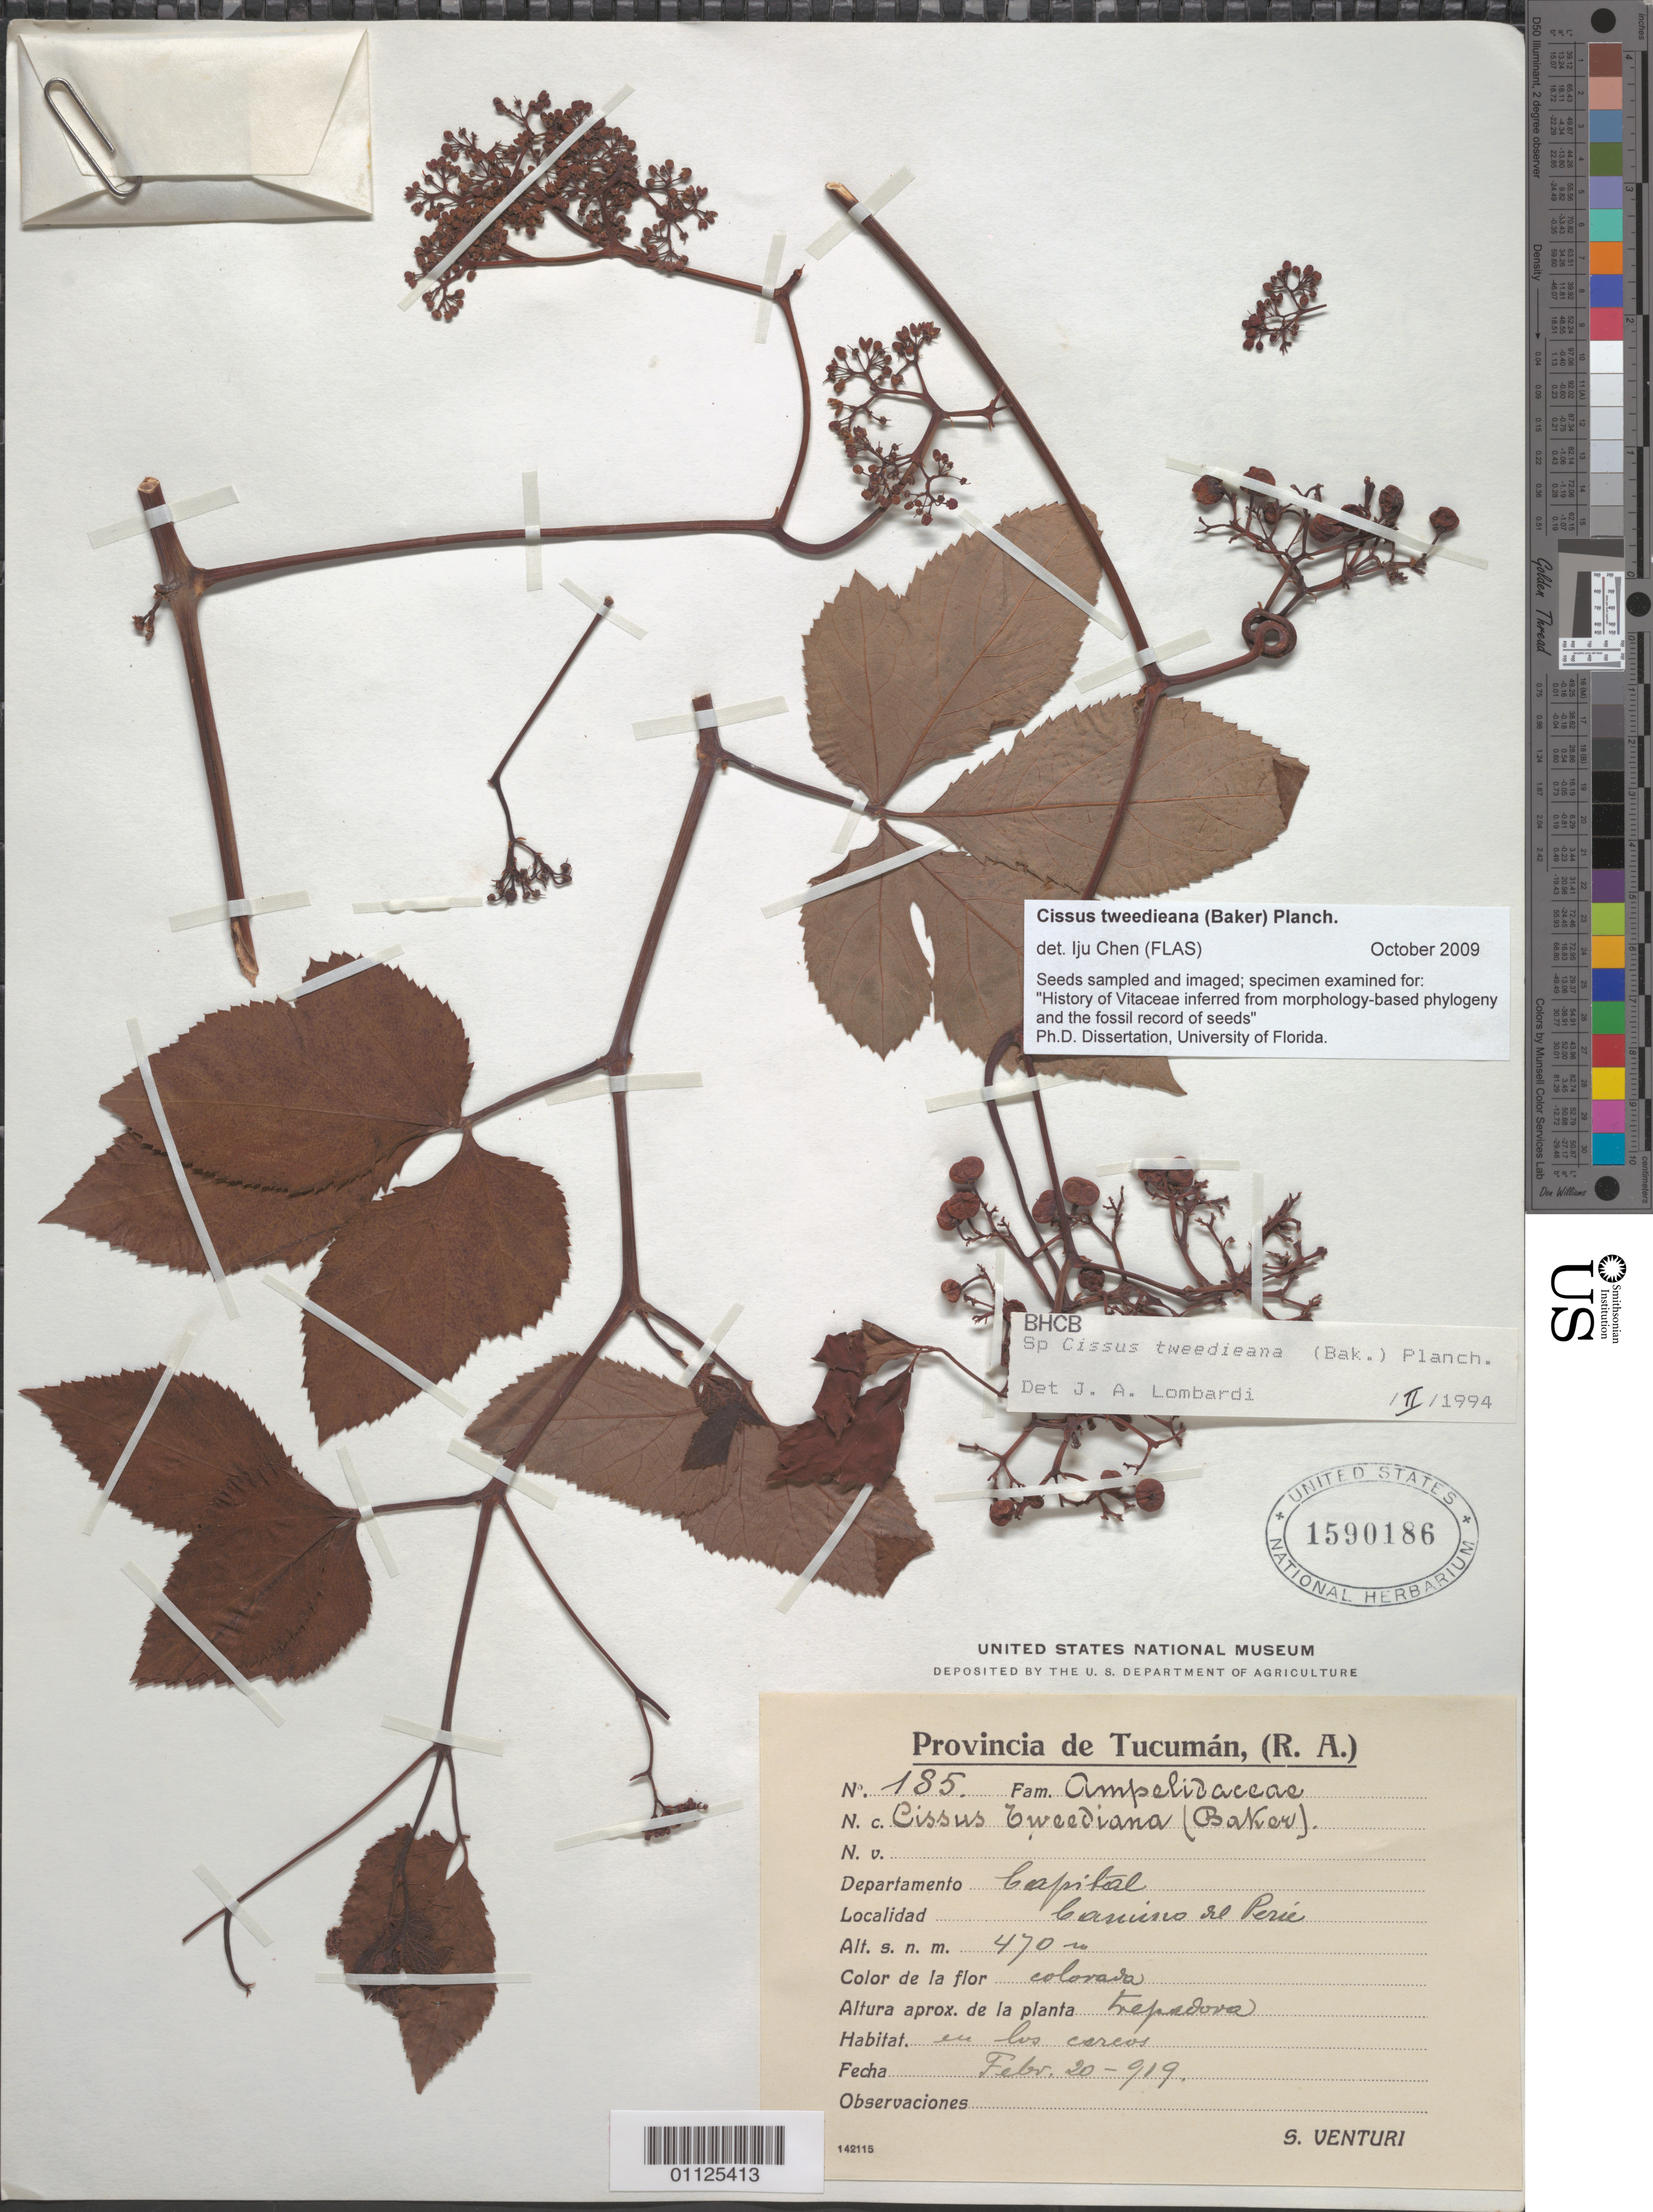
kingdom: Plantae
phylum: Tracheophyta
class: Magnoliopsida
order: Vitales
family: Vitaceae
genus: Clematicissus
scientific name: Clematicissus tweedieana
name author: (Baker) Lombardi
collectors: S. Venturi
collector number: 185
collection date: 1919-02-20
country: Argentina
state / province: Tucumán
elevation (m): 470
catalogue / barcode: US 1590186